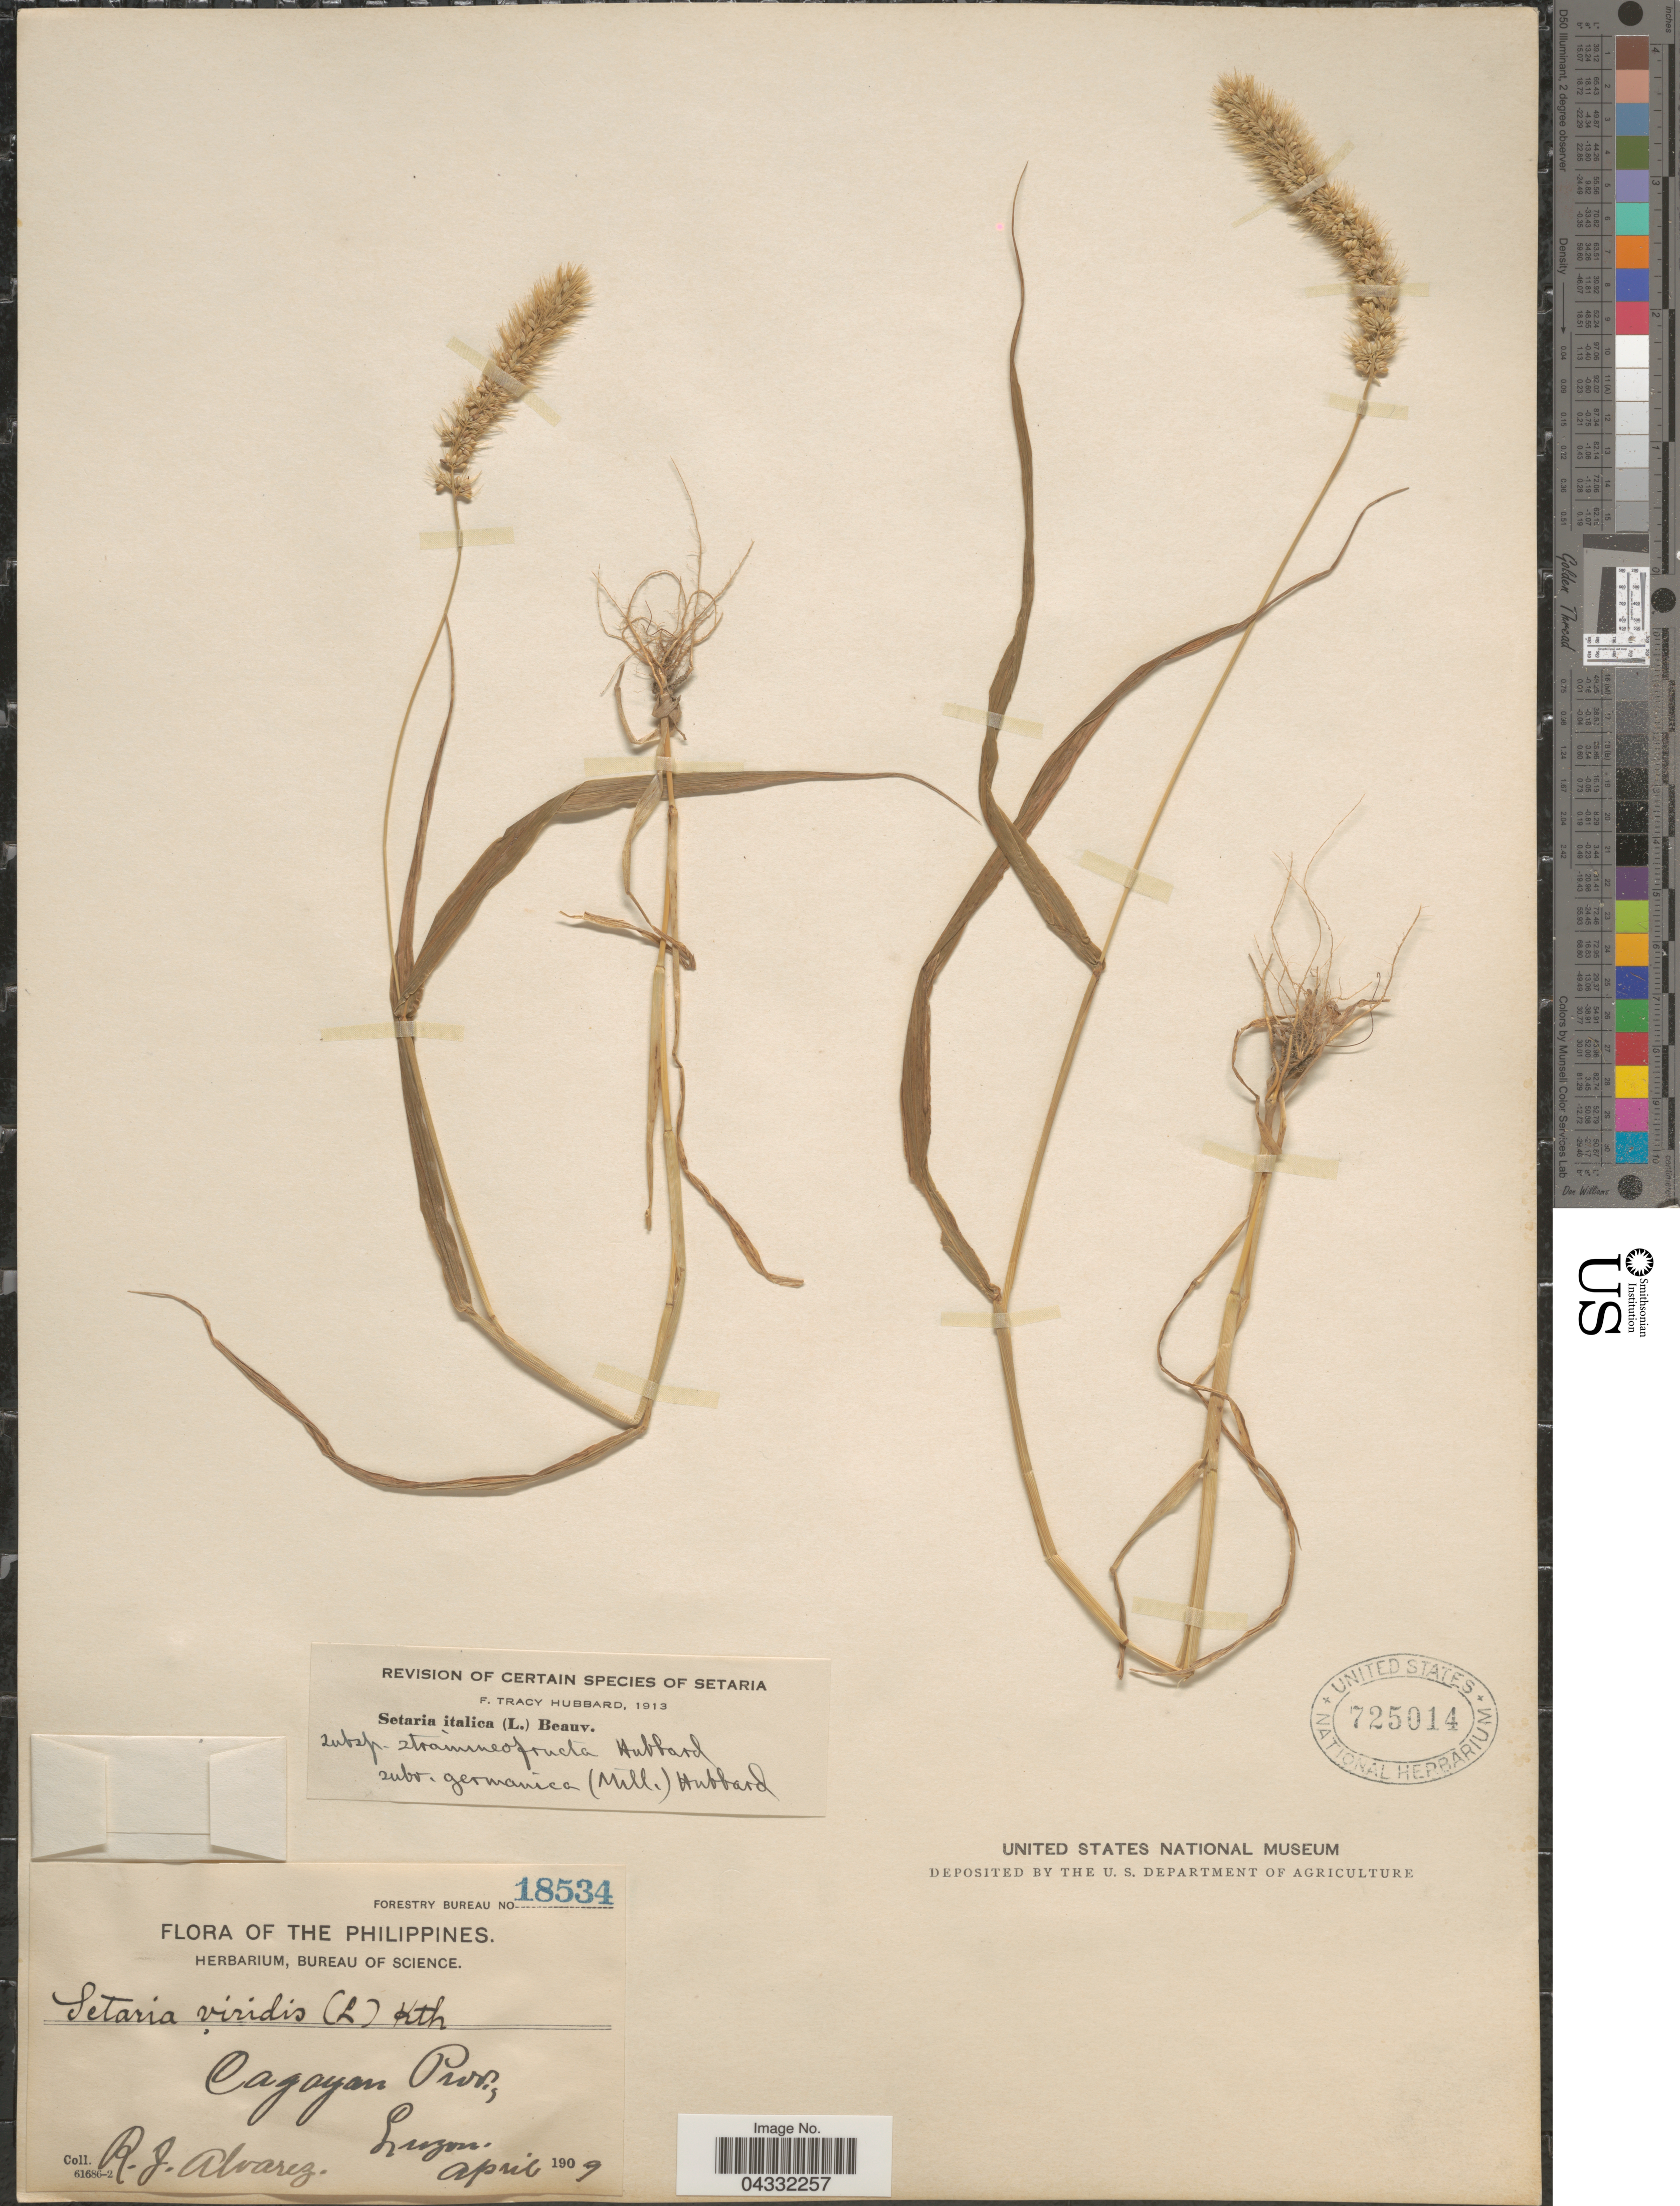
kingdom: Plantae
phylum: Tracheophyta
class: Liliopsida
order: Poales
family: Poaceae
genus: Setaria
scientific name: Setaria italica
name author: (L.) P. Beauv.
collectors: R. Alvarez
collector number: Forestry Bureau 18534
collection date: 1909-04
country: Philippines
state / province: Cagayan Valley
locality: Cagayan Prov., Luzon.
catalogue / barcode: US 725014